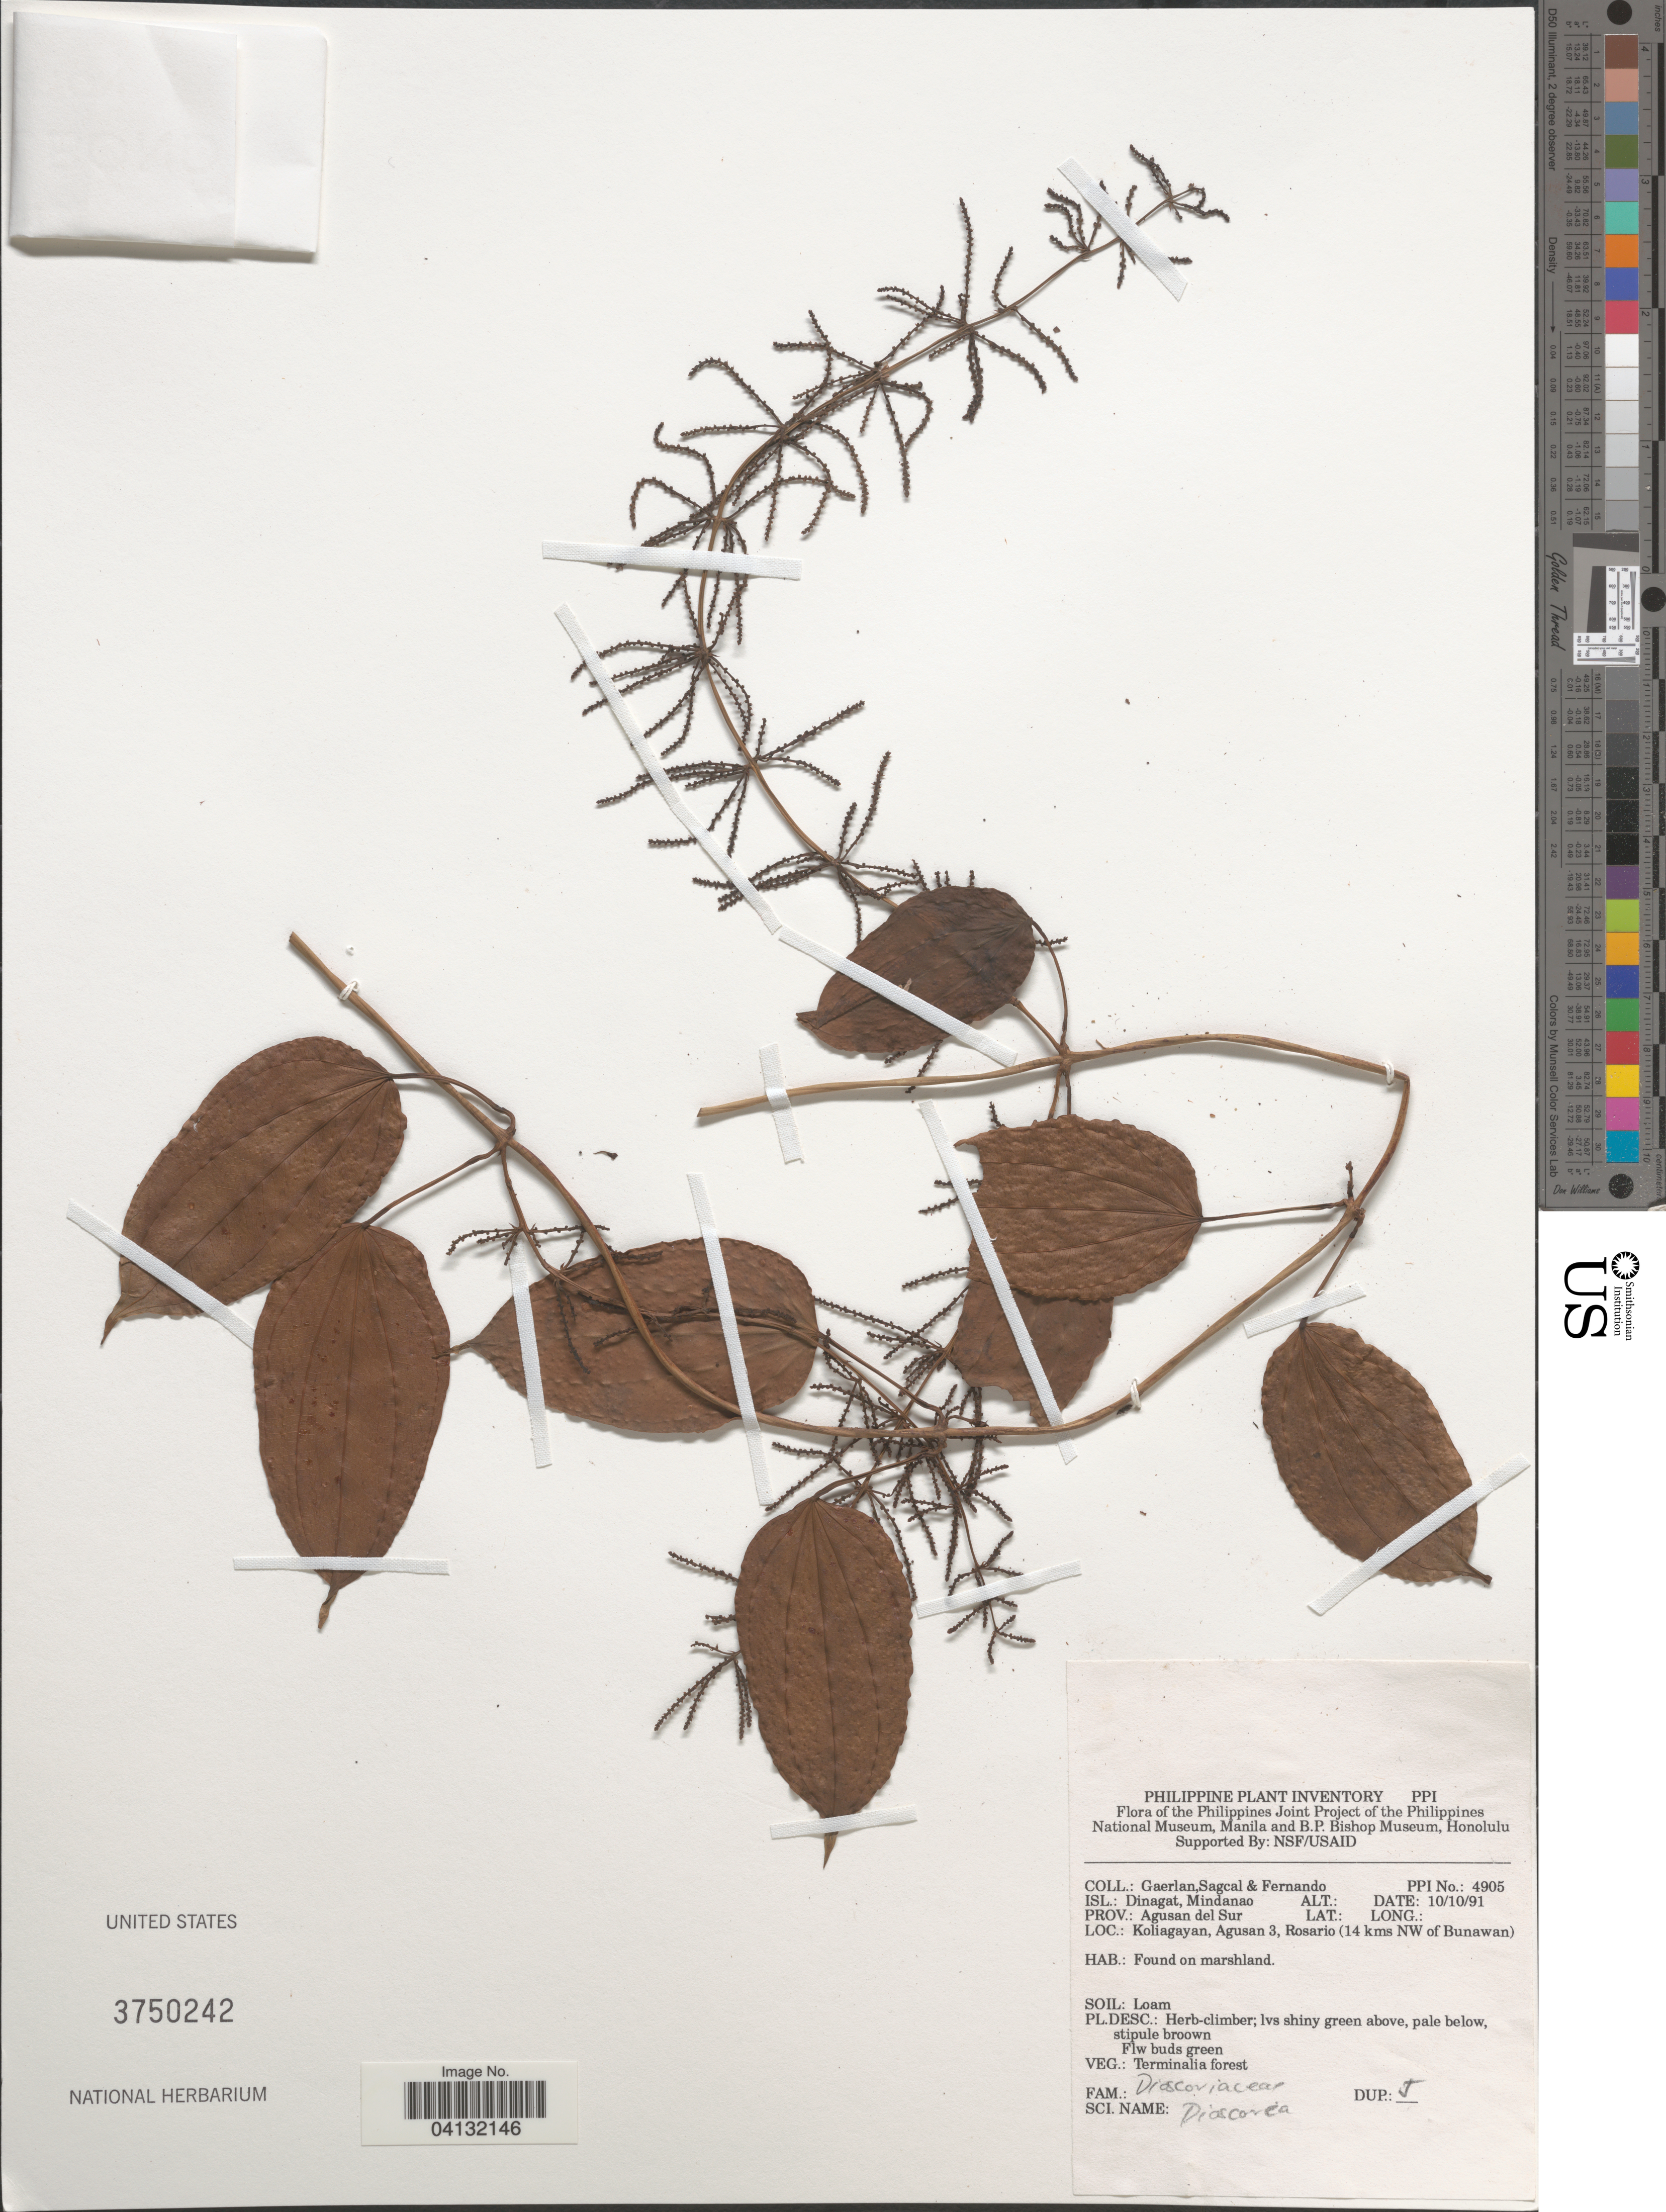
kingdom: Plantae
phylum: Tracheophyta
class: Liliopsida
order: Dioscoreales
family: Dioscoreaceae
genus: Dioscorea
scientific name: Dioscorea sp.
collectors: Gaerlan, E. Sagcal & -- Fernando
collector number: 4905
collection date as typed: Transcribed d/m/y: 10/10/91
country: Philippines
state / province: Caraga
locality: Isl.: Dinagat, Mindanao. Prov.: Agusan del Sur. Koliagayan, Agusan 3, Rosario (14 kms NW of Bunawan).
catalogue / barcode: US 3750242